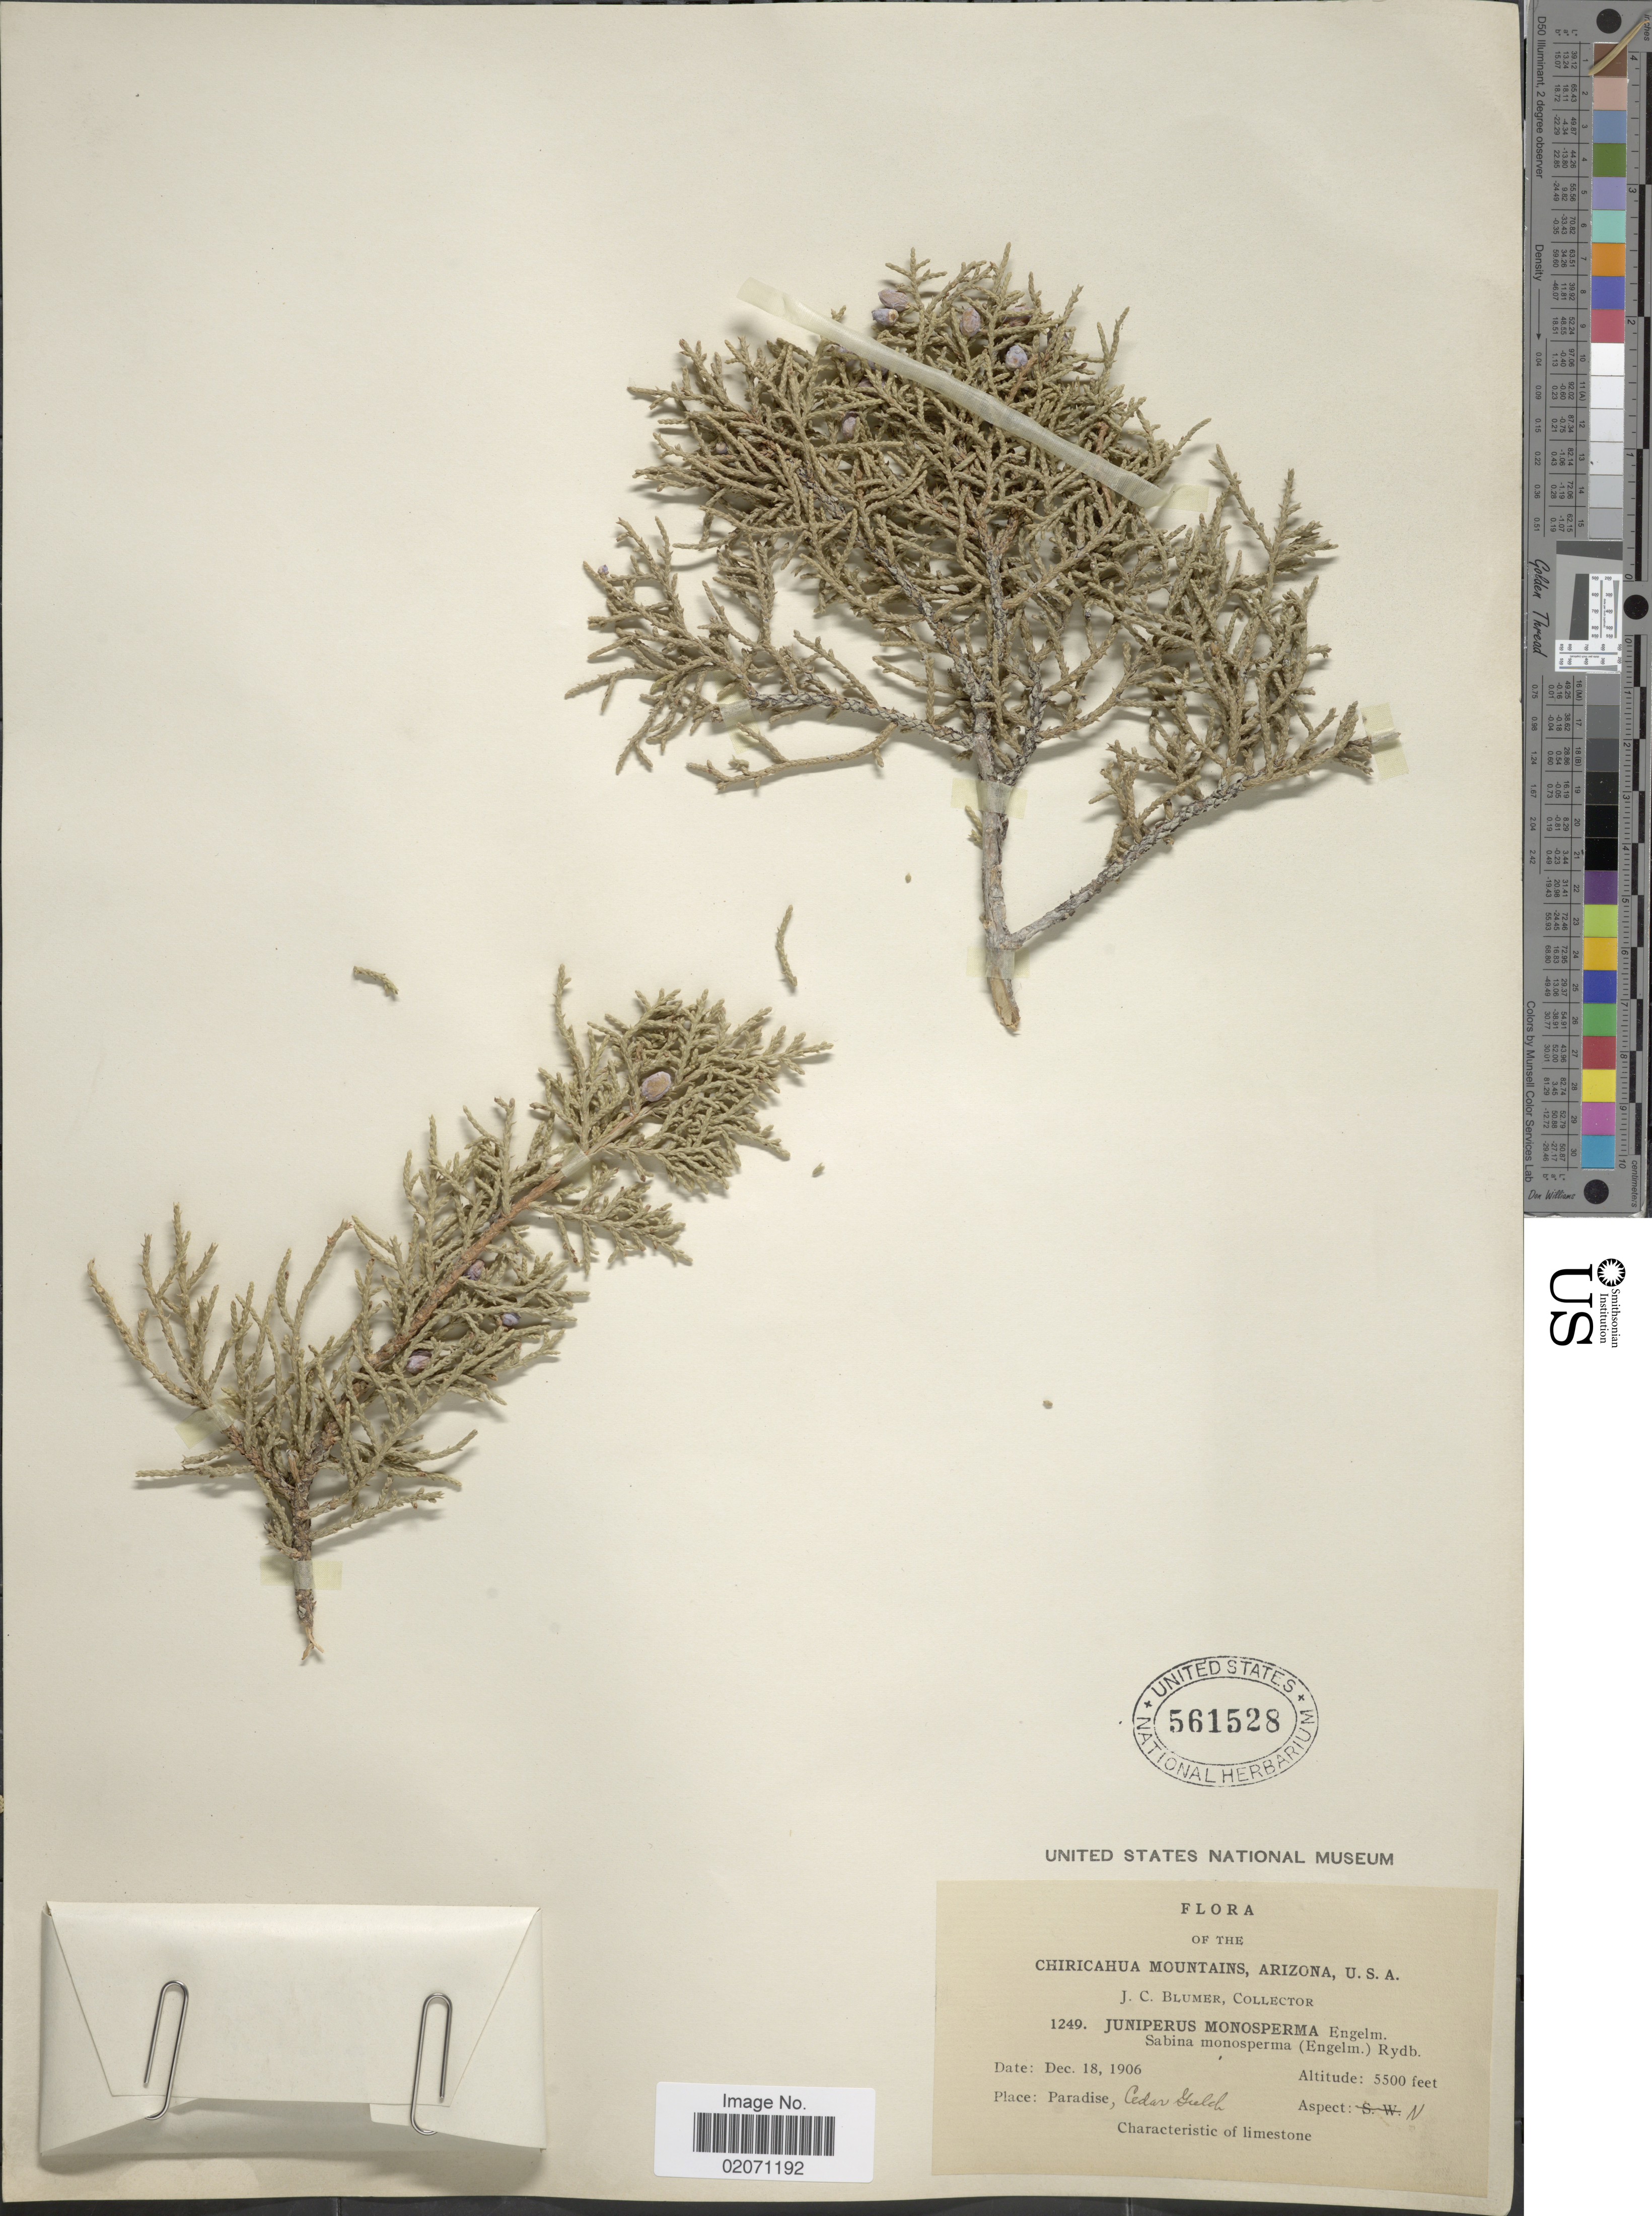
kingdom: Plantae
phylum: Tracheophyta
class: Pinopsida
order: Pinales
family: Cupressaceae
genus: Juniperus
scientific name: Juniperus monosperma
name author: (Engelm.) Sarg.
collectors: J. C. Blumer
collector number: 1249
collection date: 1906-12-18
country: United States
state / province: Arizona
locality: Chiricahua Mountains, Paradise, Cedar Gulch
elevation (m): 1676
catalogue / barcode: US 561528